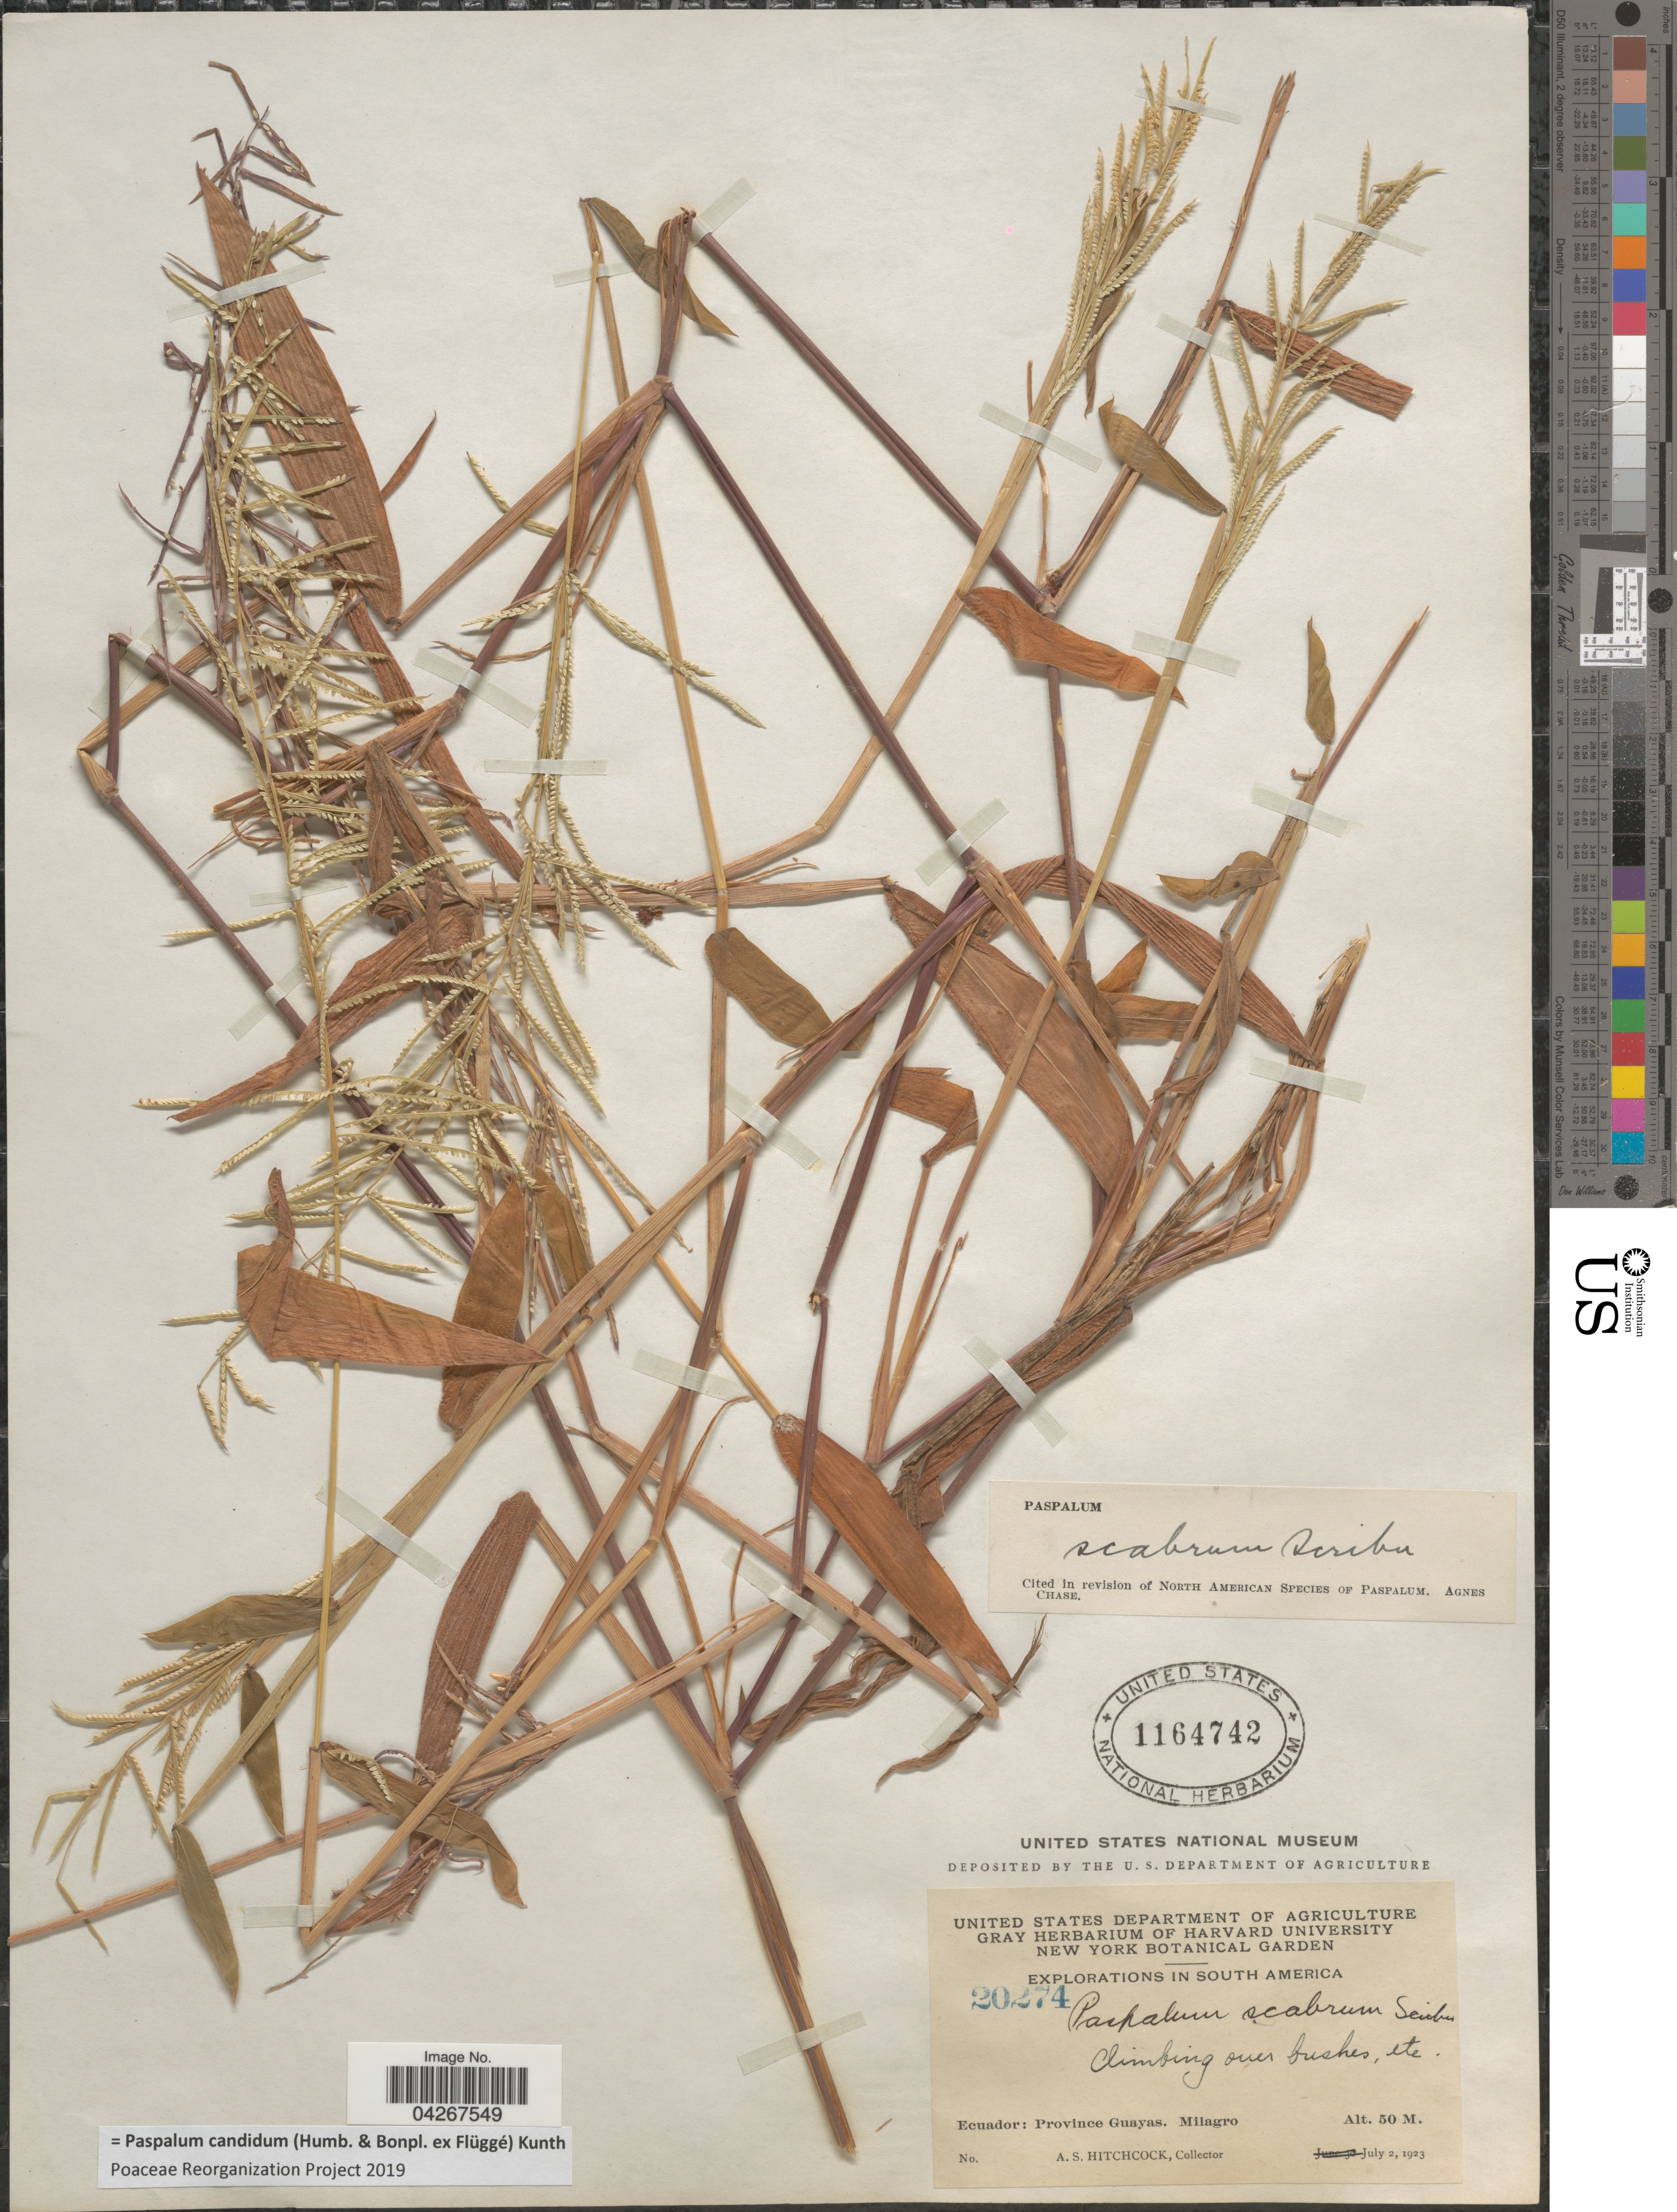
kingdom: Plantae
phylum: Tracheophyta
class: Liliopsida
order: Poales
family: Poaceae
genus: Paspalum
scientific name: Paspalum candidum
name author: (Humb. & Bonpl. ex Fleugge) Kunth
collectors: A. S. Hitchcock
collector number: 20274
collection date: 1923-07-02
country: Ecuador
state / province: Guayas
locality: Explorations in South America. Milagro.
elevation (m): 50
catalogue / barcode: US 1164742